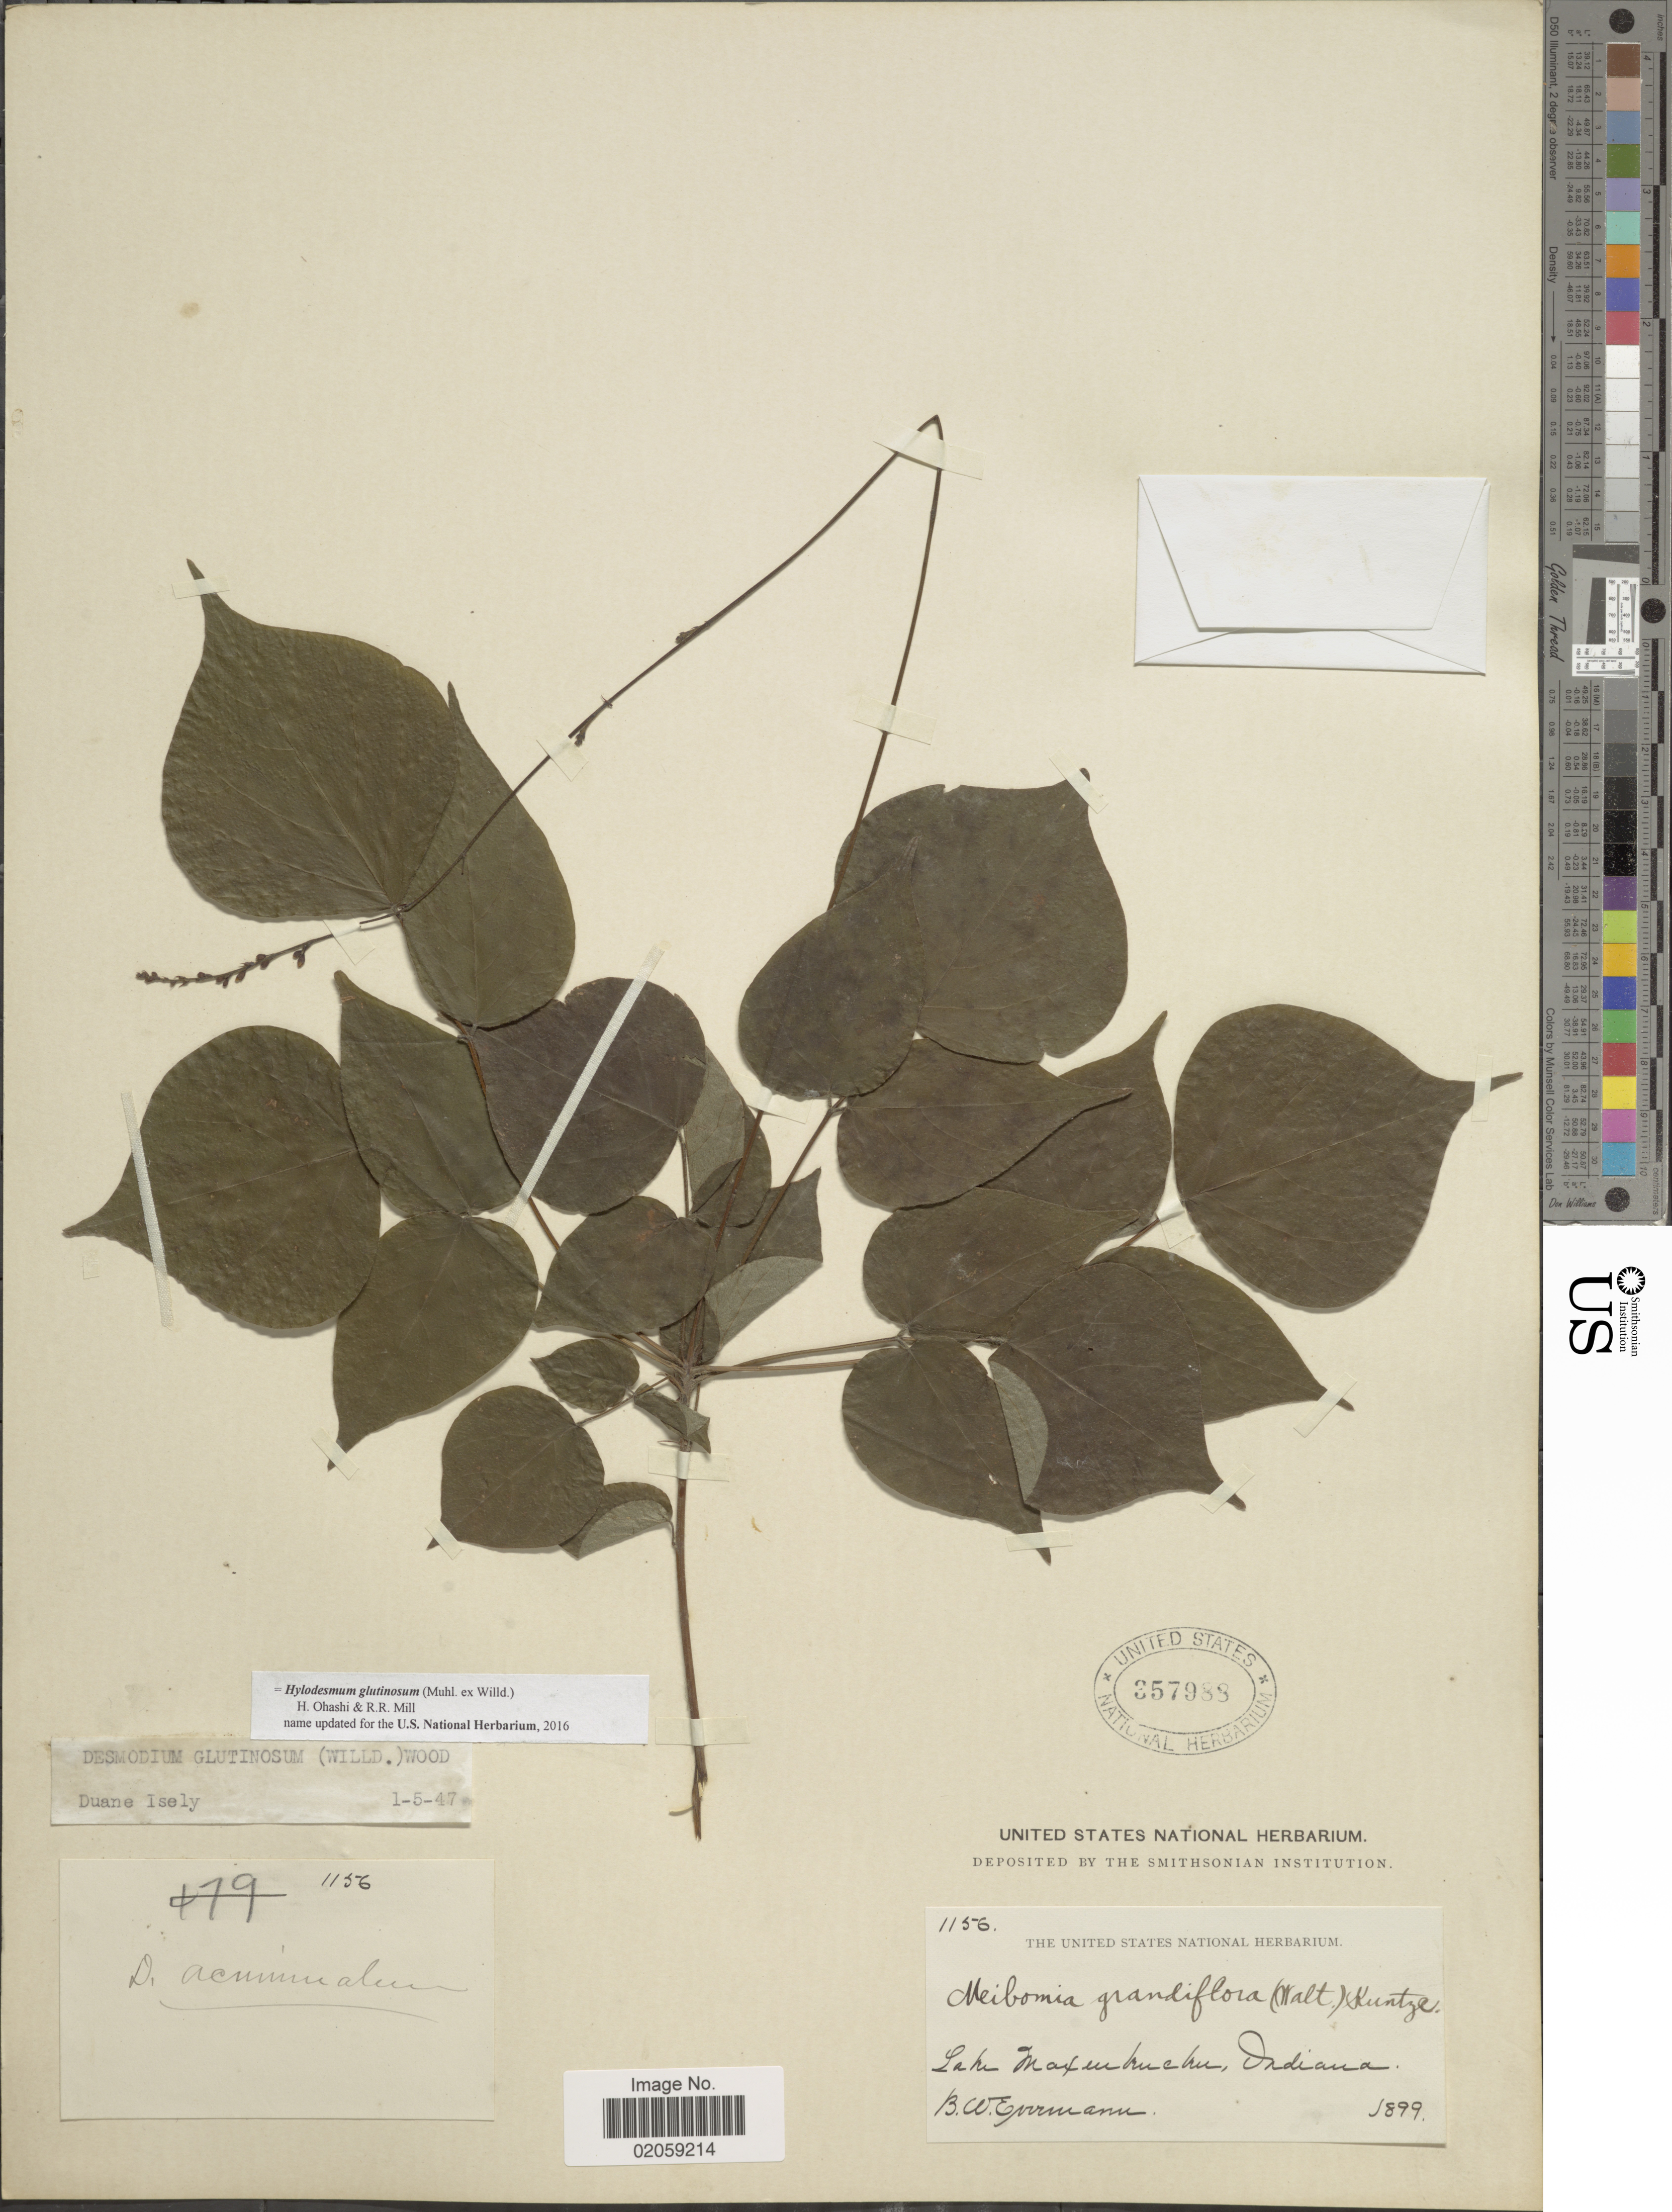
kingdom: Plantae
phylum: Tracheophyta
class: Magnoliopsida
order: Fabales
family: Fabaceae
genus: Hylodesmum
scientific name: Hylodesmum glutinosum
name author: (Muhl. ex Willd.) H. Ohashi & R.R. Mill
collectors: B. W. Evermann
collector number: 1156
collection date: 1899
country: United States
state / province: Indiana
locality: Lake Maxinkuckee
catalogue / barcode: US 357988